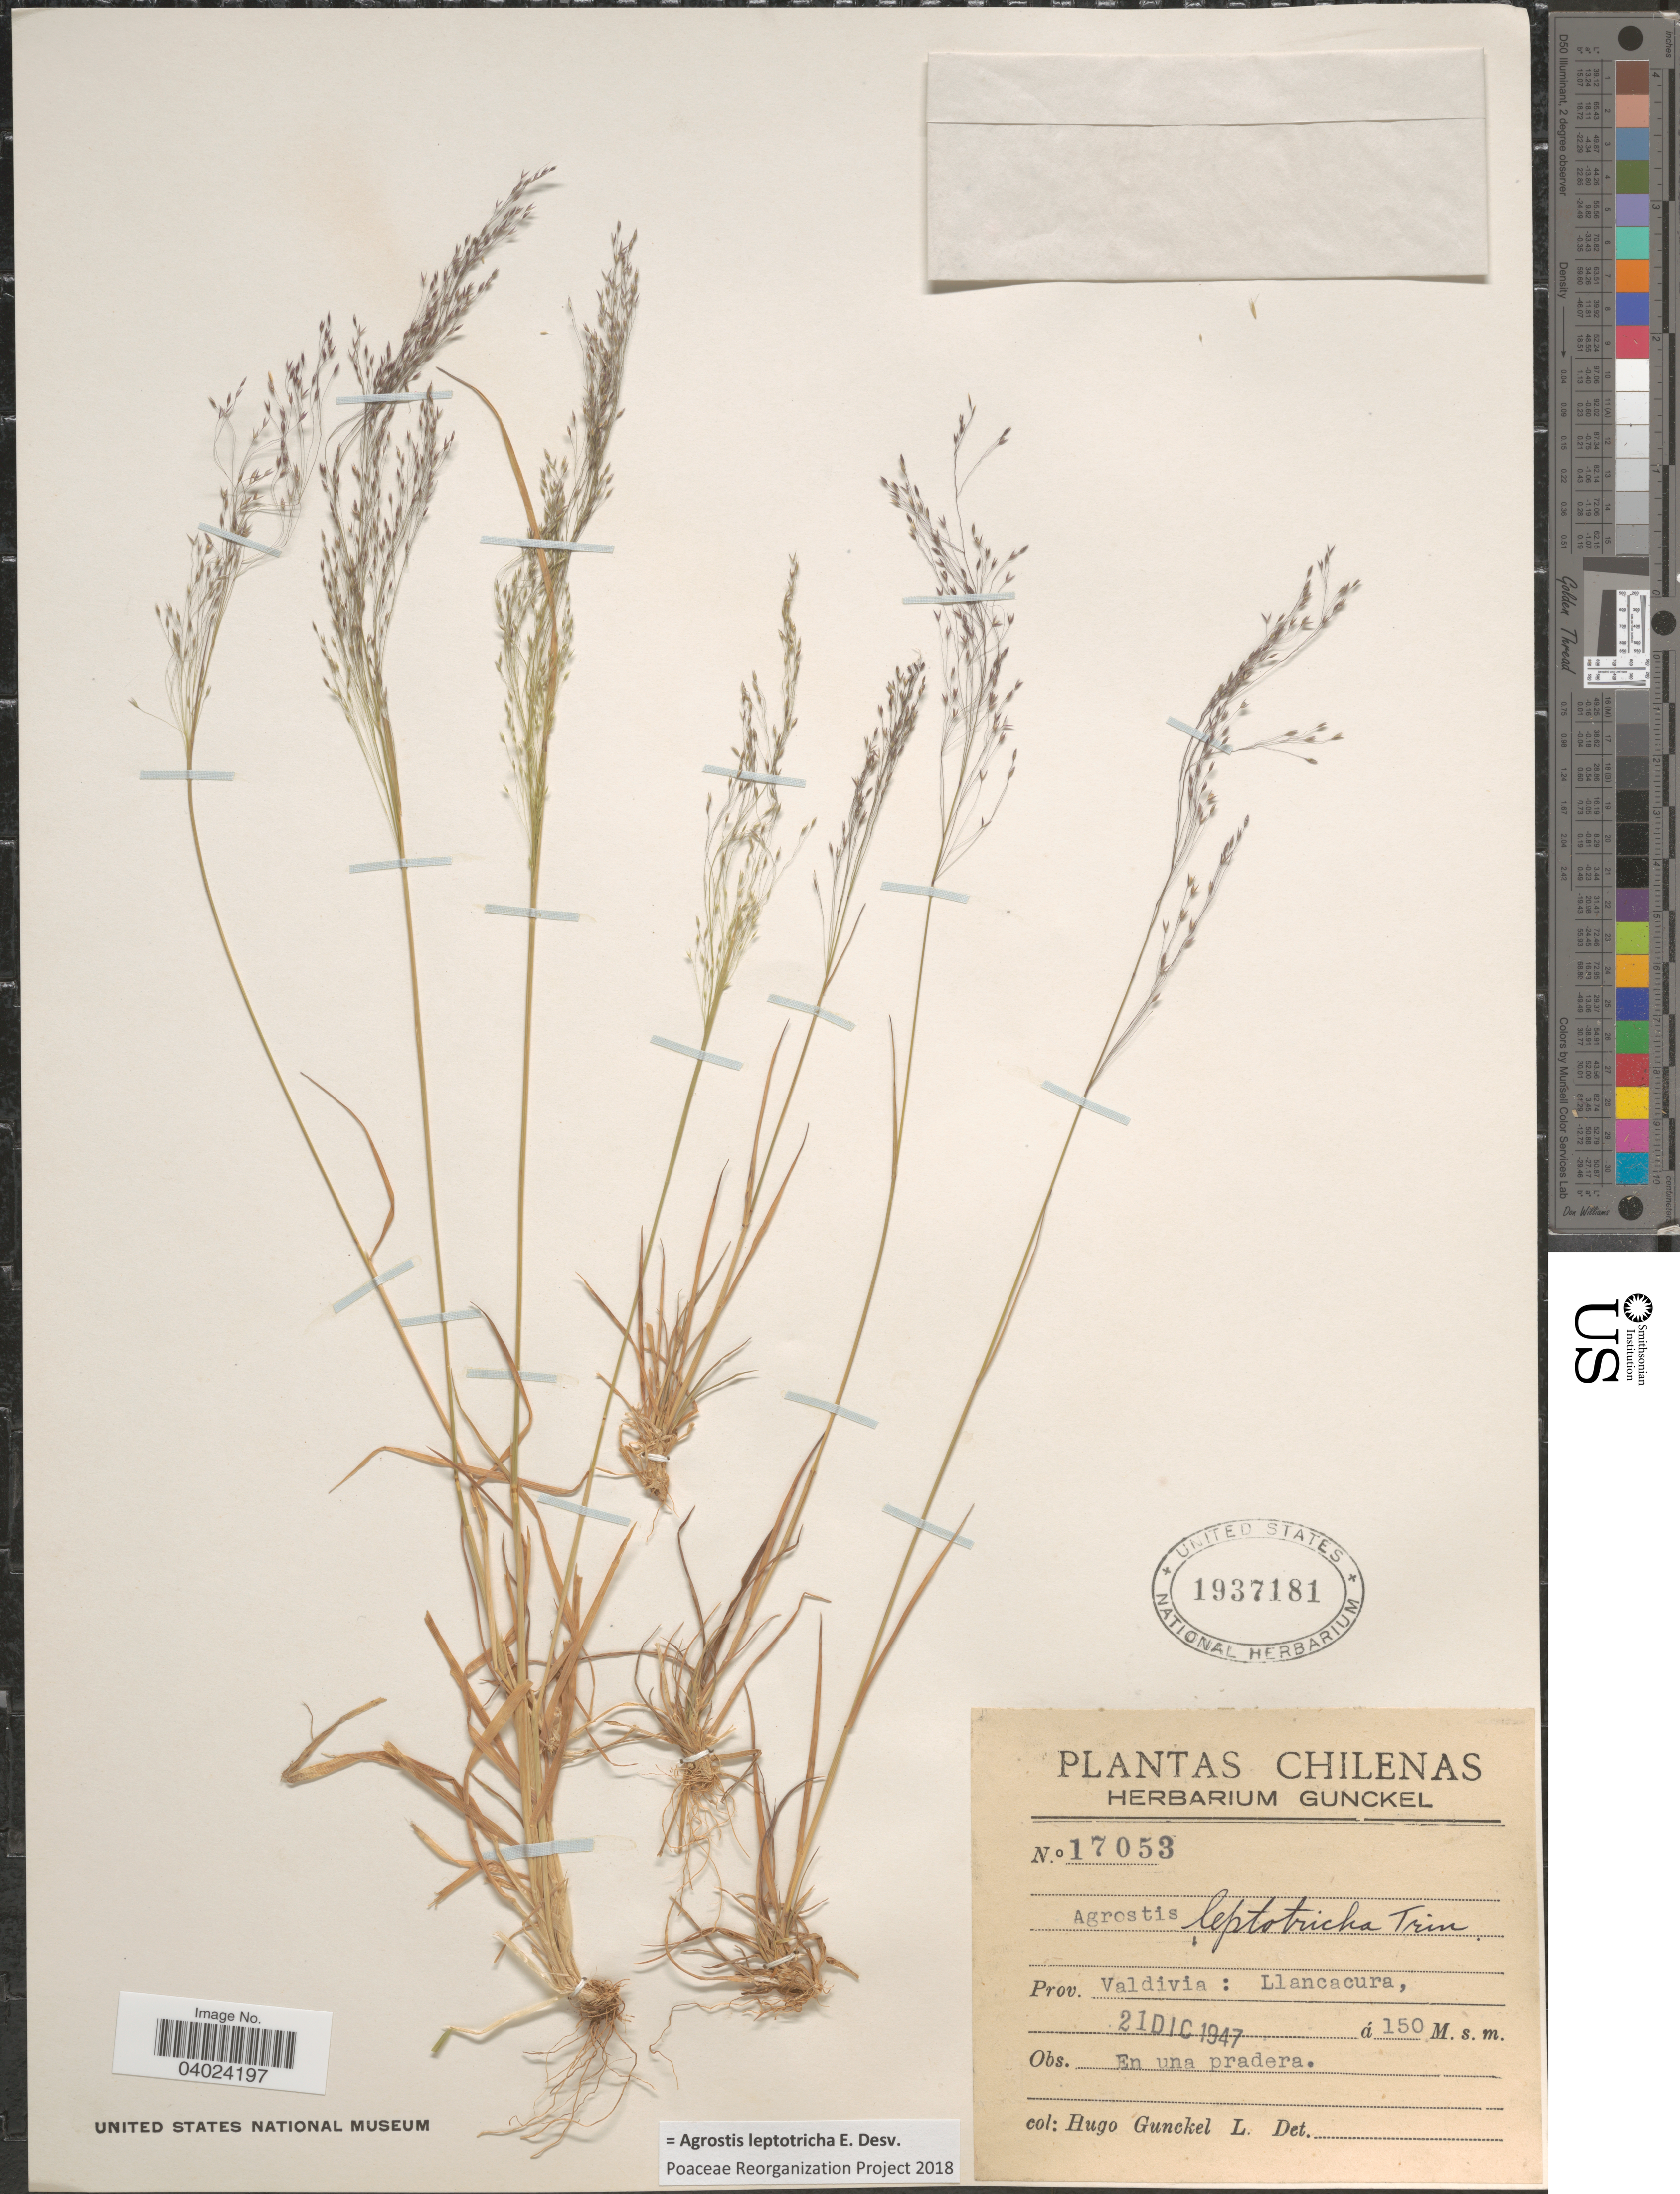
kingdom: Plantae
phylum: Tracheophyta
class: Liliopsida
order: Poales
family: Poaceae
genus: Agrostis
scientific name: Agrostis leptotricha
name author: É. Desv.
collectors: H. Gunckel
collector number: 17053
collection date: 1947-12-21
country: Chile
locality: Prov. Valdivia: Llancacura.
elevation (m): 150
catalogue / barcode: US 1937181